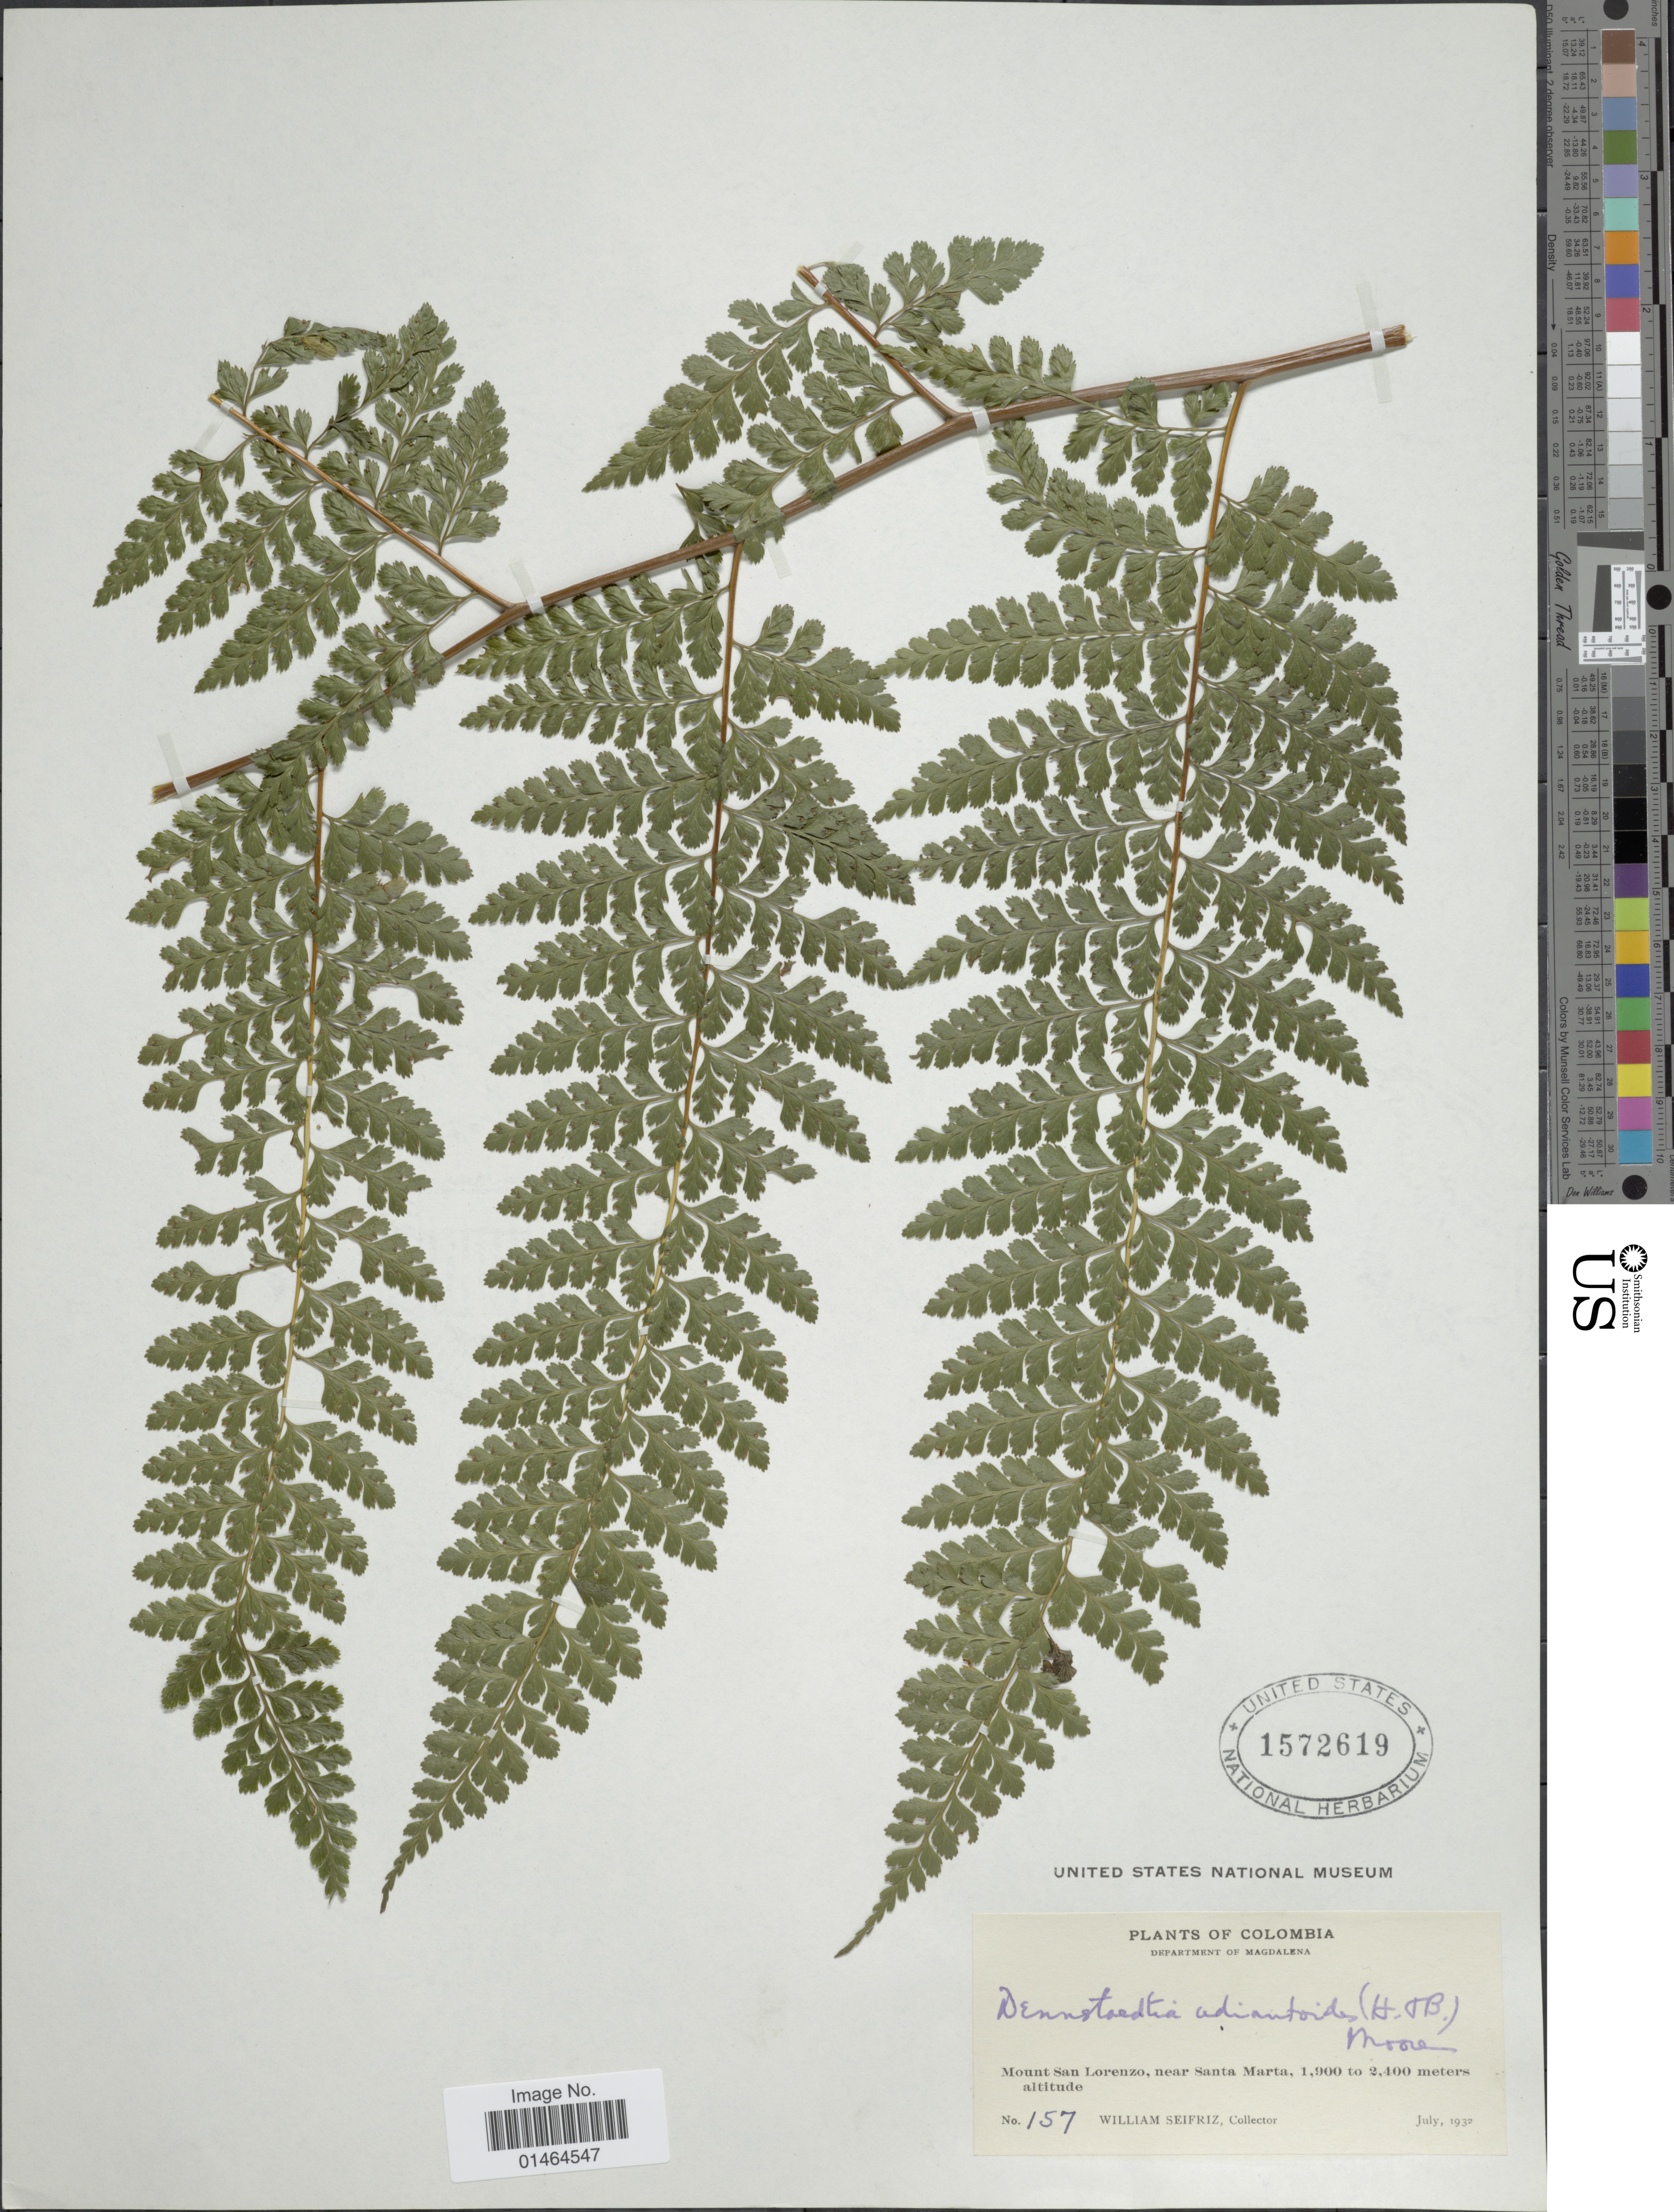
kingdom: Plantae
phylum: Tracheophyta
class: Polypodiopsida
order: Polypodiales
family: Dennstaedtiaceae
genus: Dennstaedtia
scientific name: Dennstaedtia bipinnata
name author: (Cav.) Maxon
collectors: W. Seifriz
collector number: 157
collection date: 1932-07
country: Colombia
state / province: Magdalena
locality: Mount San Lorenzo, near Santa Marta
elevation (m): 1900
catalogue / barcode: US 1572619